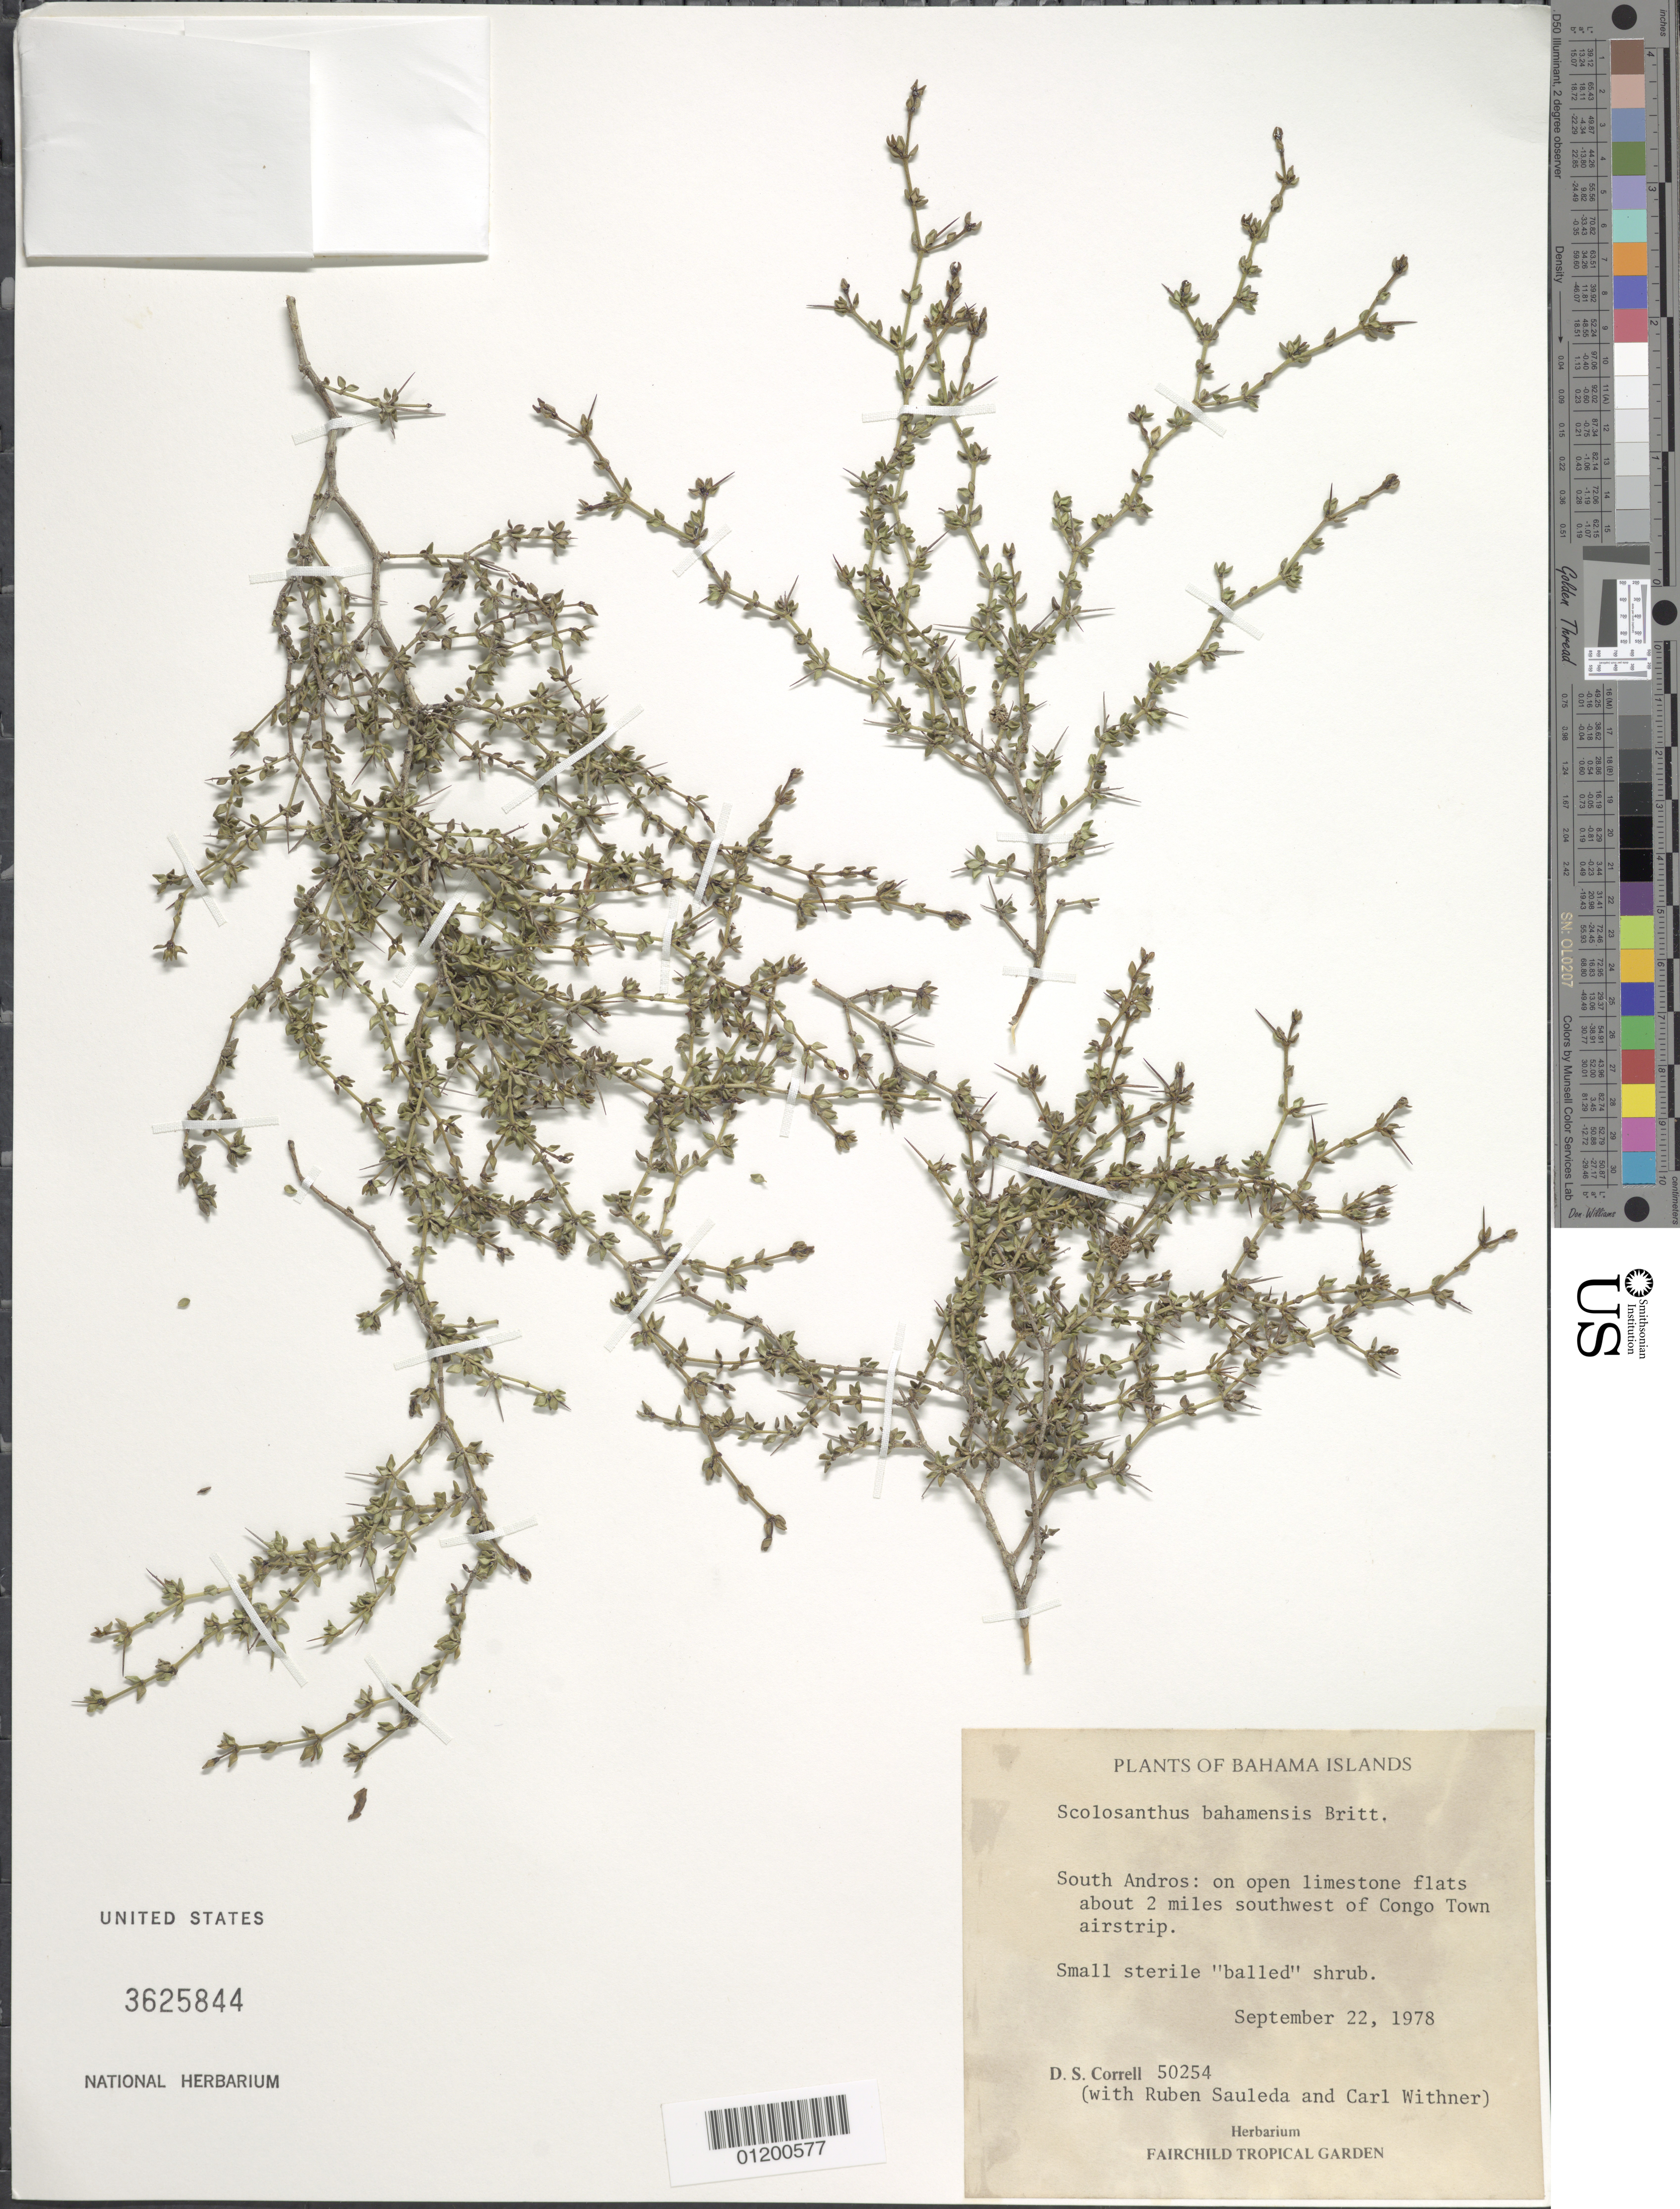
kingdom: Plantae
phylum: Tracheophyta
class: Magnoliopsida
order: Gentianales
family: Rubiaceae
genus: Scolosanthus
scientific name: Scolosanthus bahamensis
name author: Britton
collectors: D. S. Correll, R. Sauleda & C. L. Withner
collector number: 50254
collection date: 1978-09-22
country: Bahamas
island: South Andros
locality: On open limestone flats about 2 miles SW of Congo Town airstrip.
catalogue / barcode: US 3625844